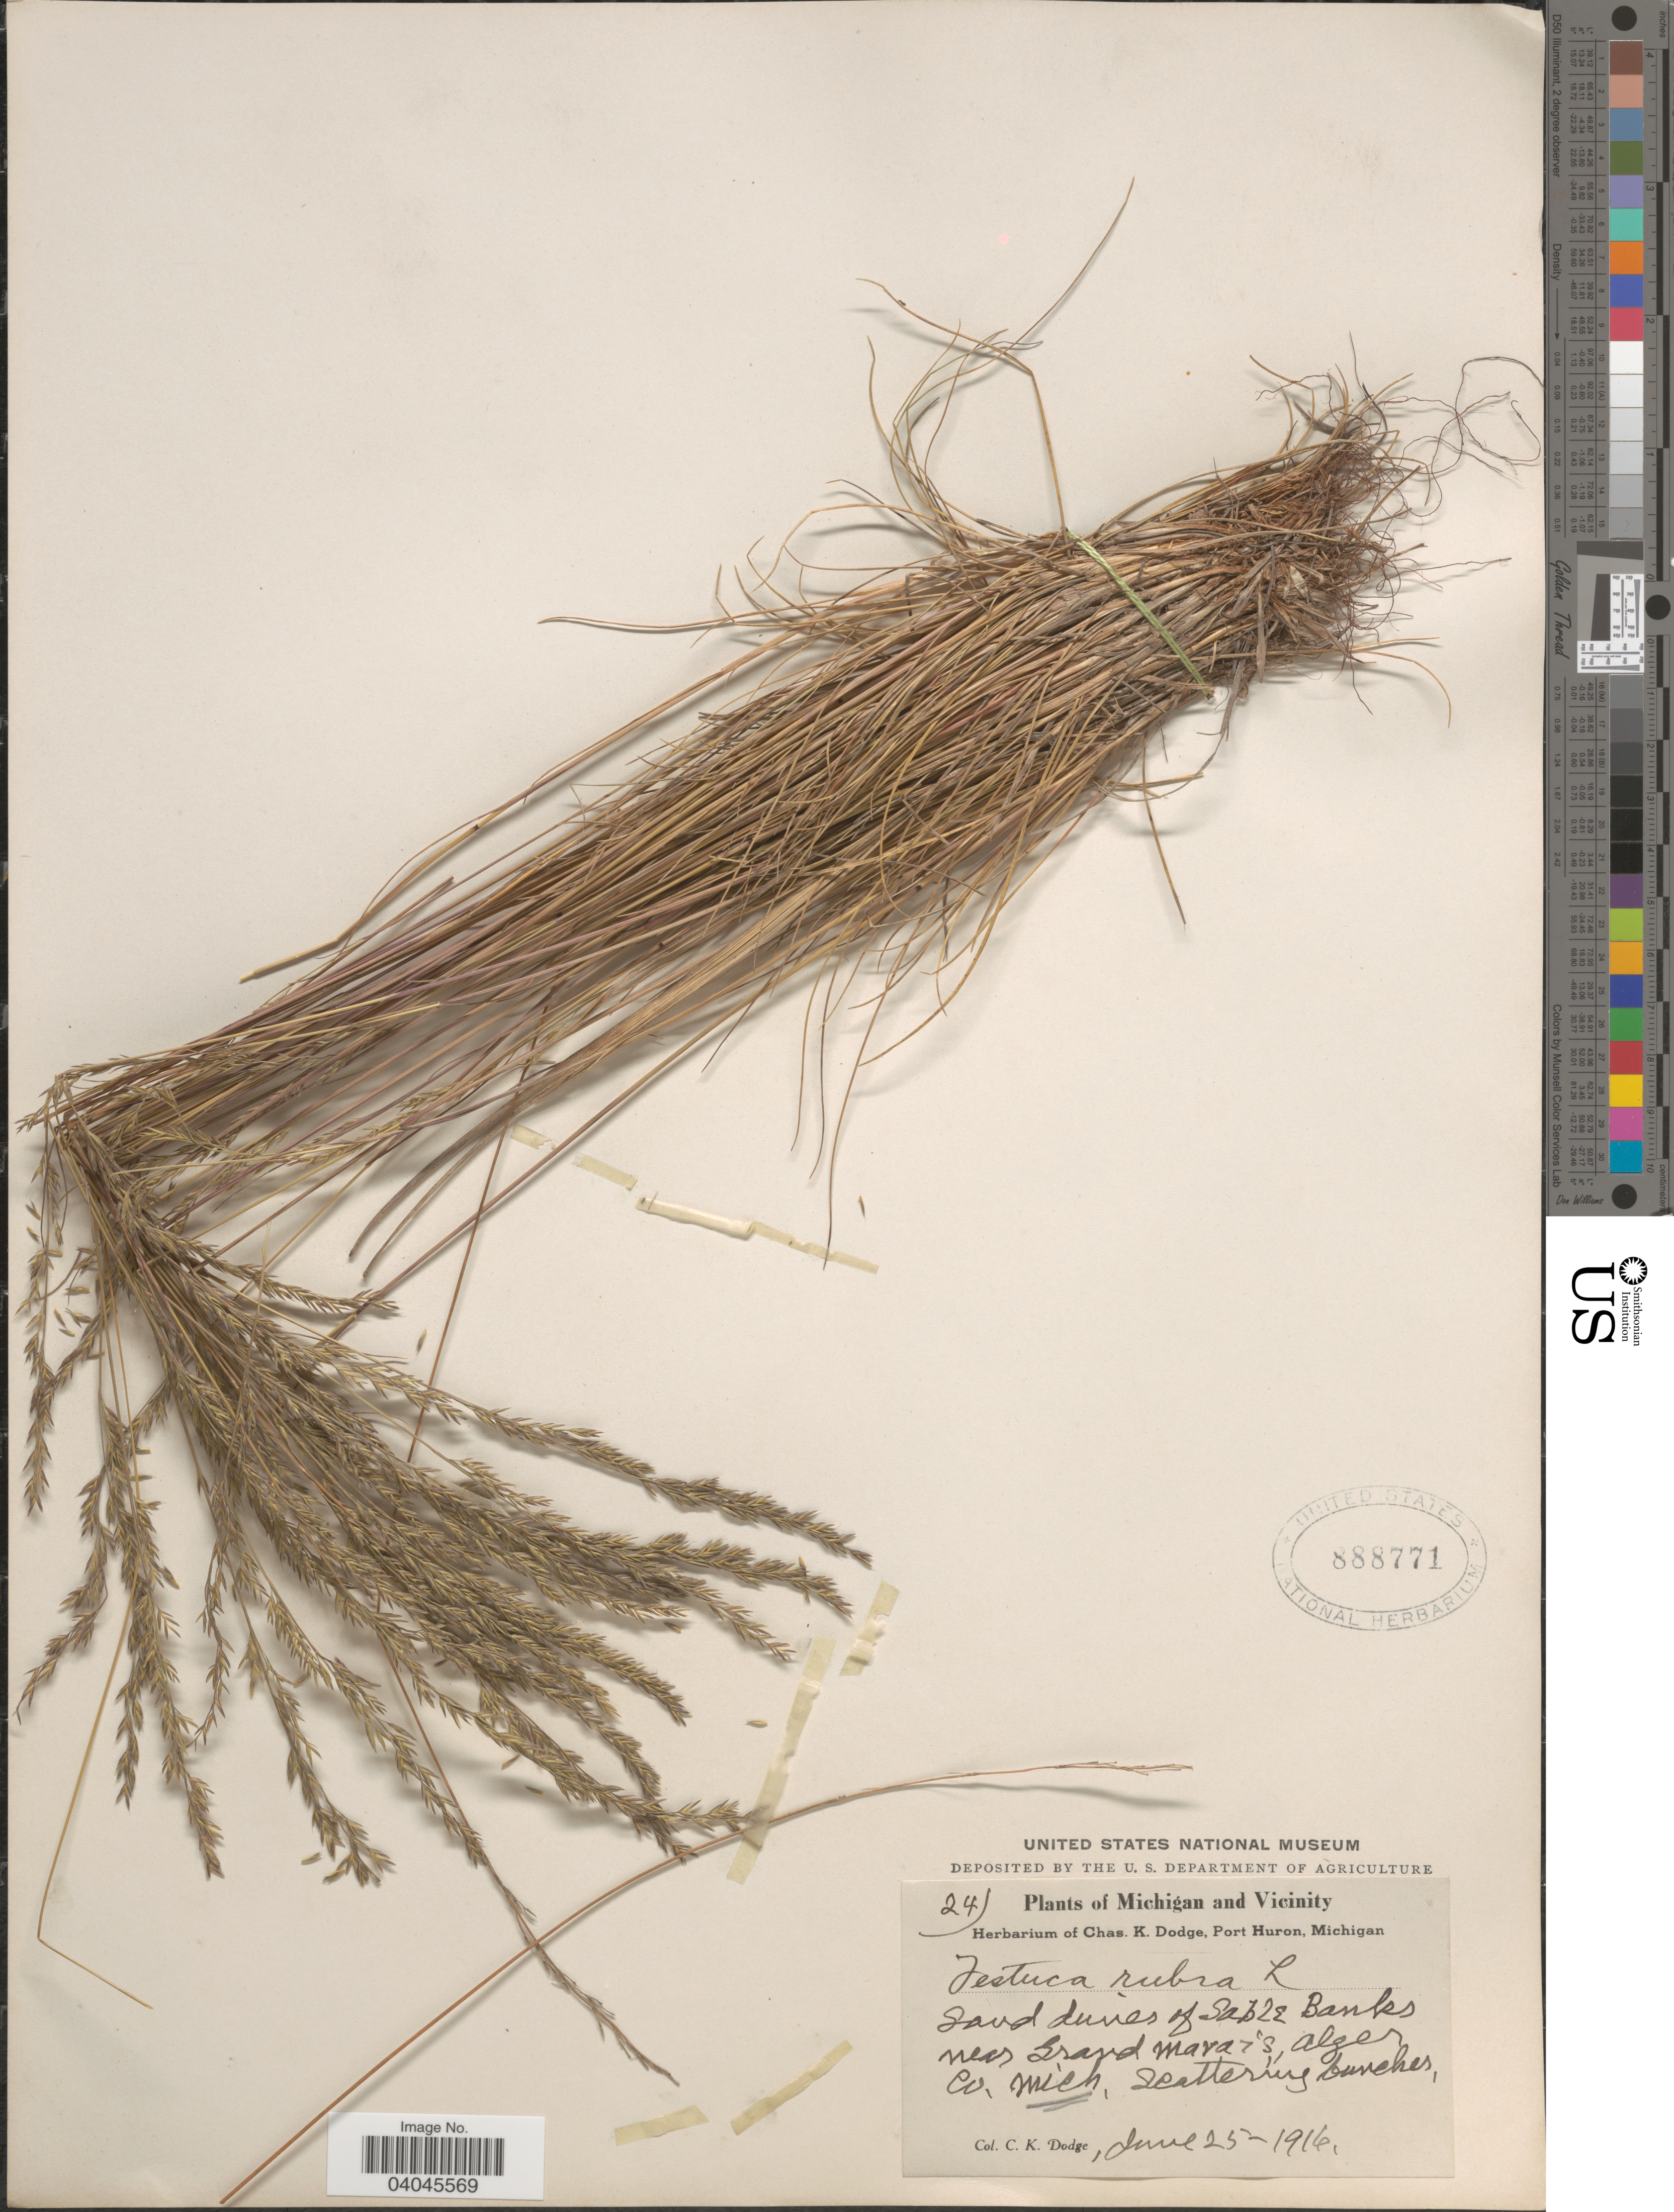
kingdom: Plantae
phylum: Tracheophyta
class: Liliopsida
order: Poales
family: Poaceae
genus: Festuca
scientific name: Festuca rubra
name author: L.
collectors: C. K. Dodge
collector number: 24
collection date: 1916-06-25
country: United States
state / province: Michigan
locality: Michigan and Vicinity. Sand dunes of Sable Banks near Grand Marais, Alger Co.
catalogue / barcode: US 888771